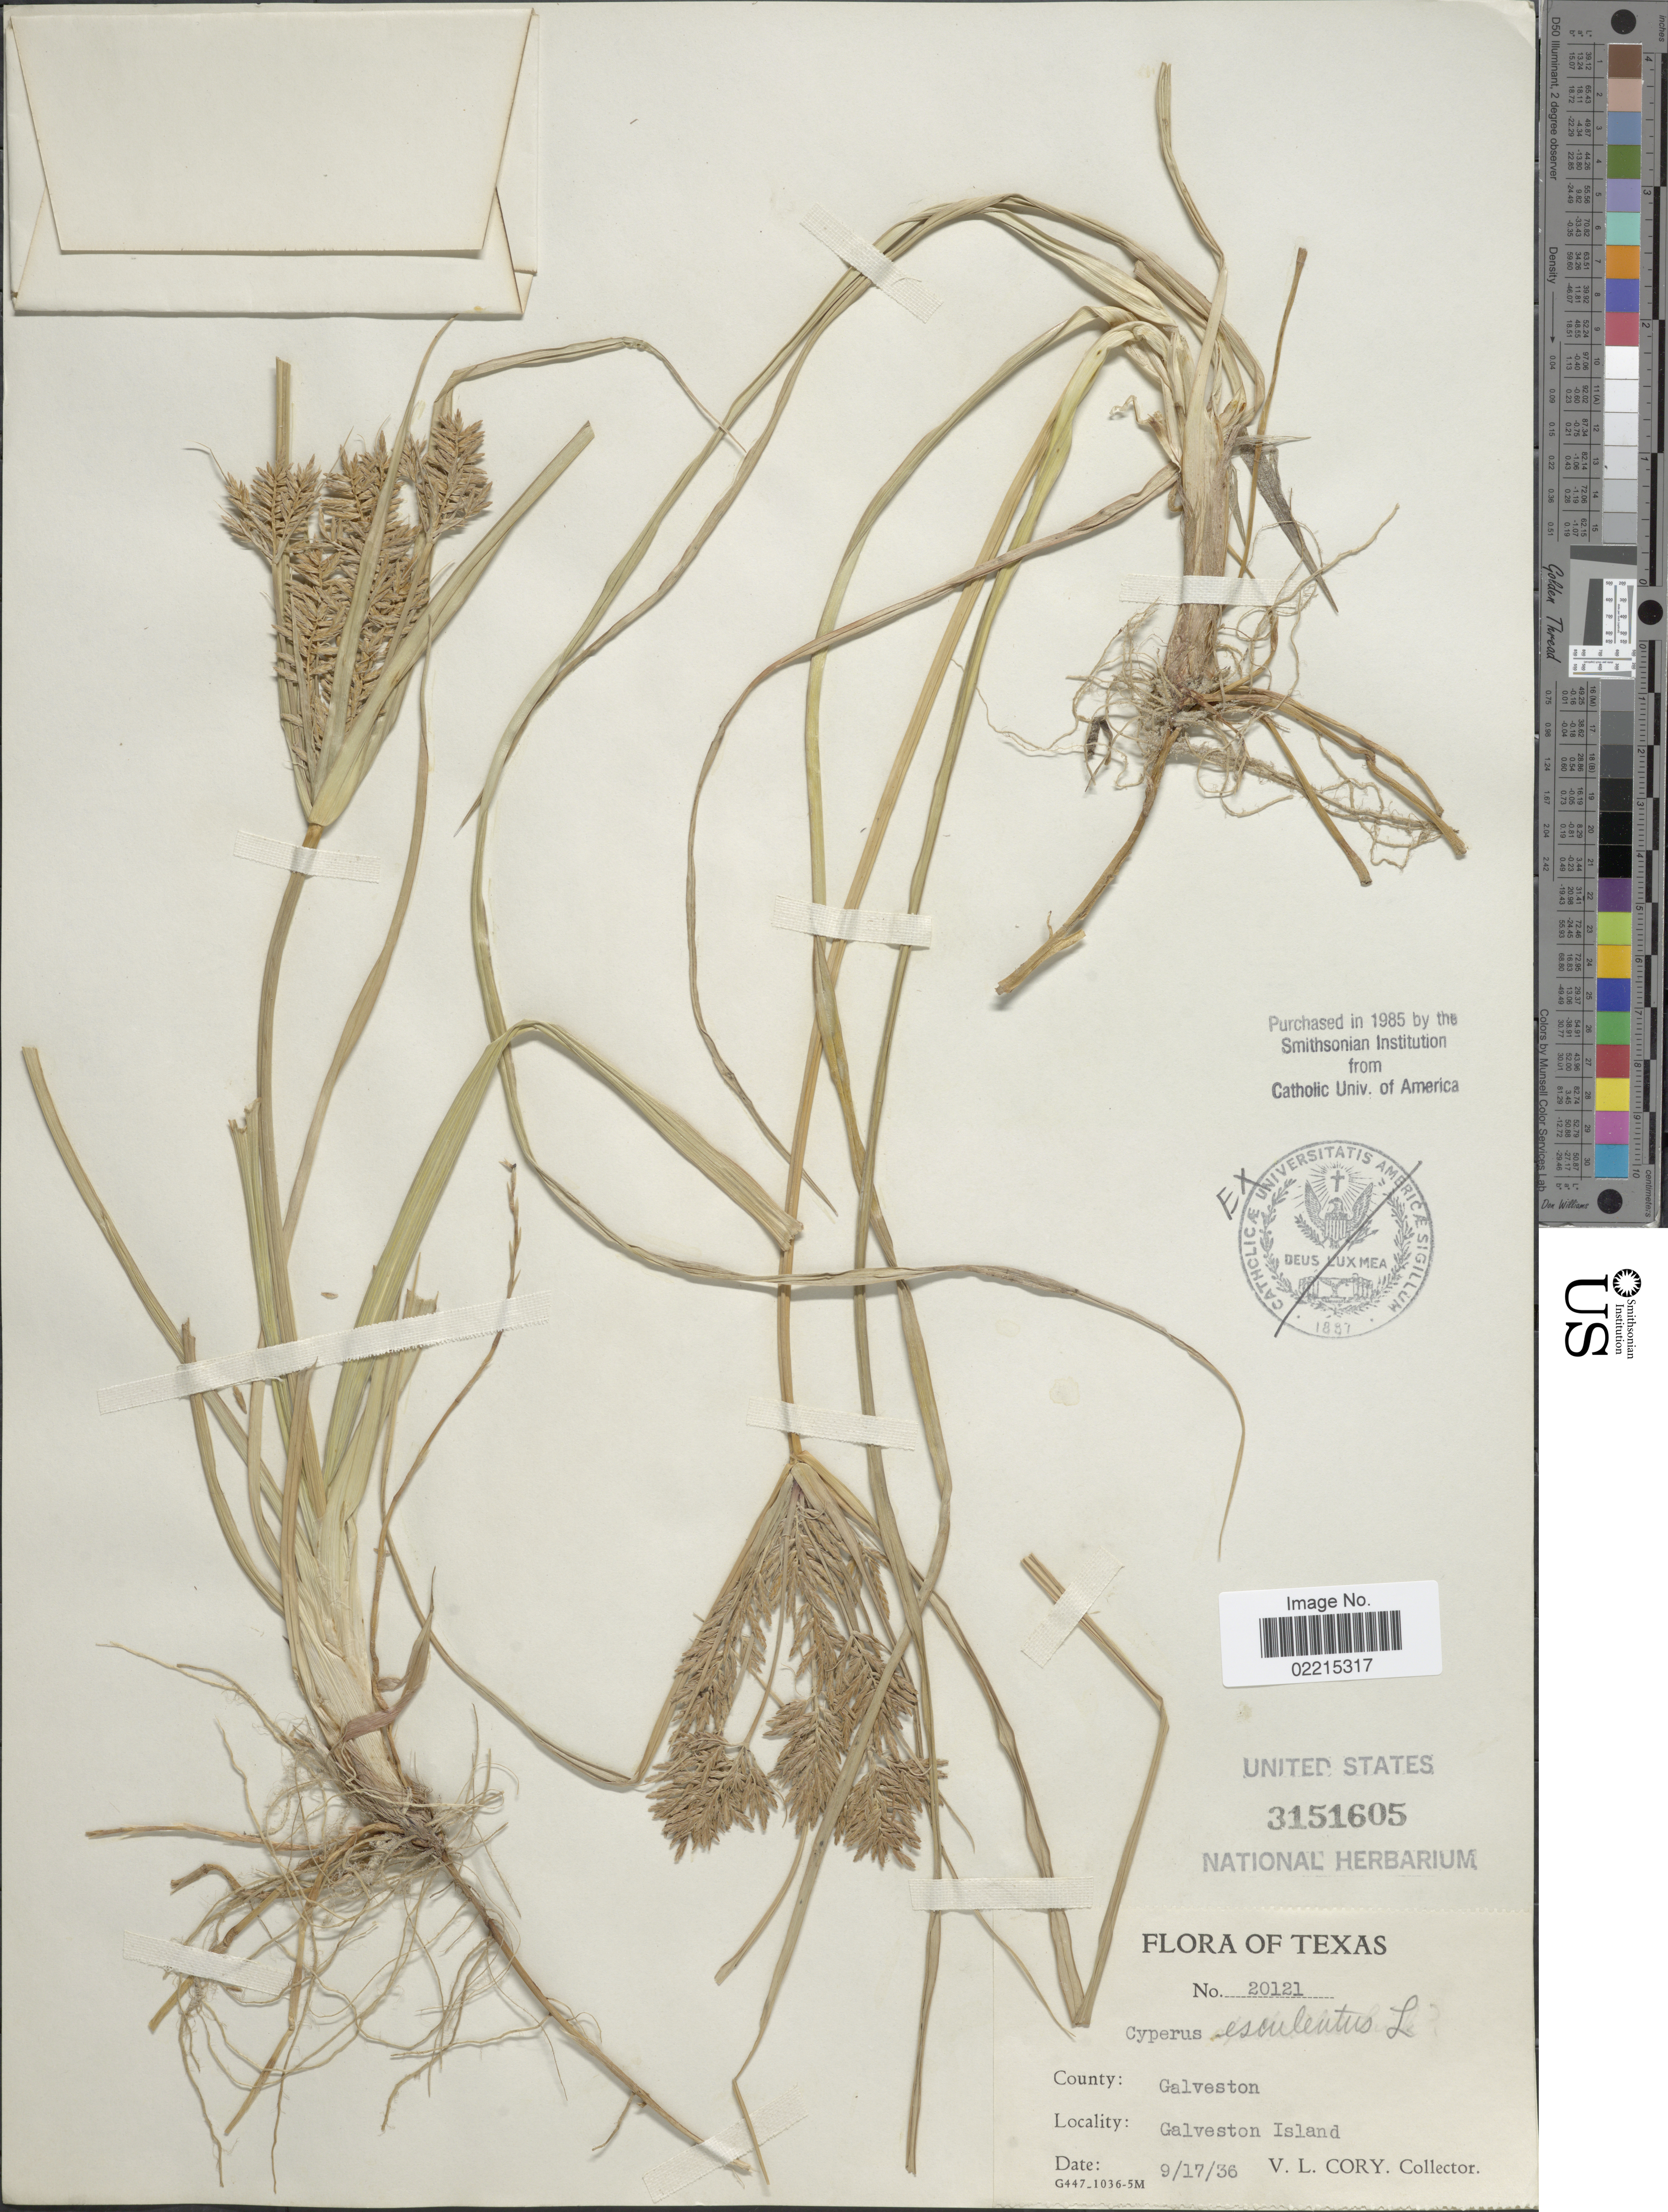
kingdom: Plantae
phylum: Tracheophyta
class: Liliopsida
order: Poales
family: Cyperaceae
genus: Cyperus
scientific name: Cyperus esculentus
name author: L.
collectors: V. Cory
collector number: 20121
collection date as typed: Transcribed d/m/y: 17/9/36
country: United States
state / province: Texas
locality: County: Galveston. Galveston Island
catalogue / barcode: US 3151605